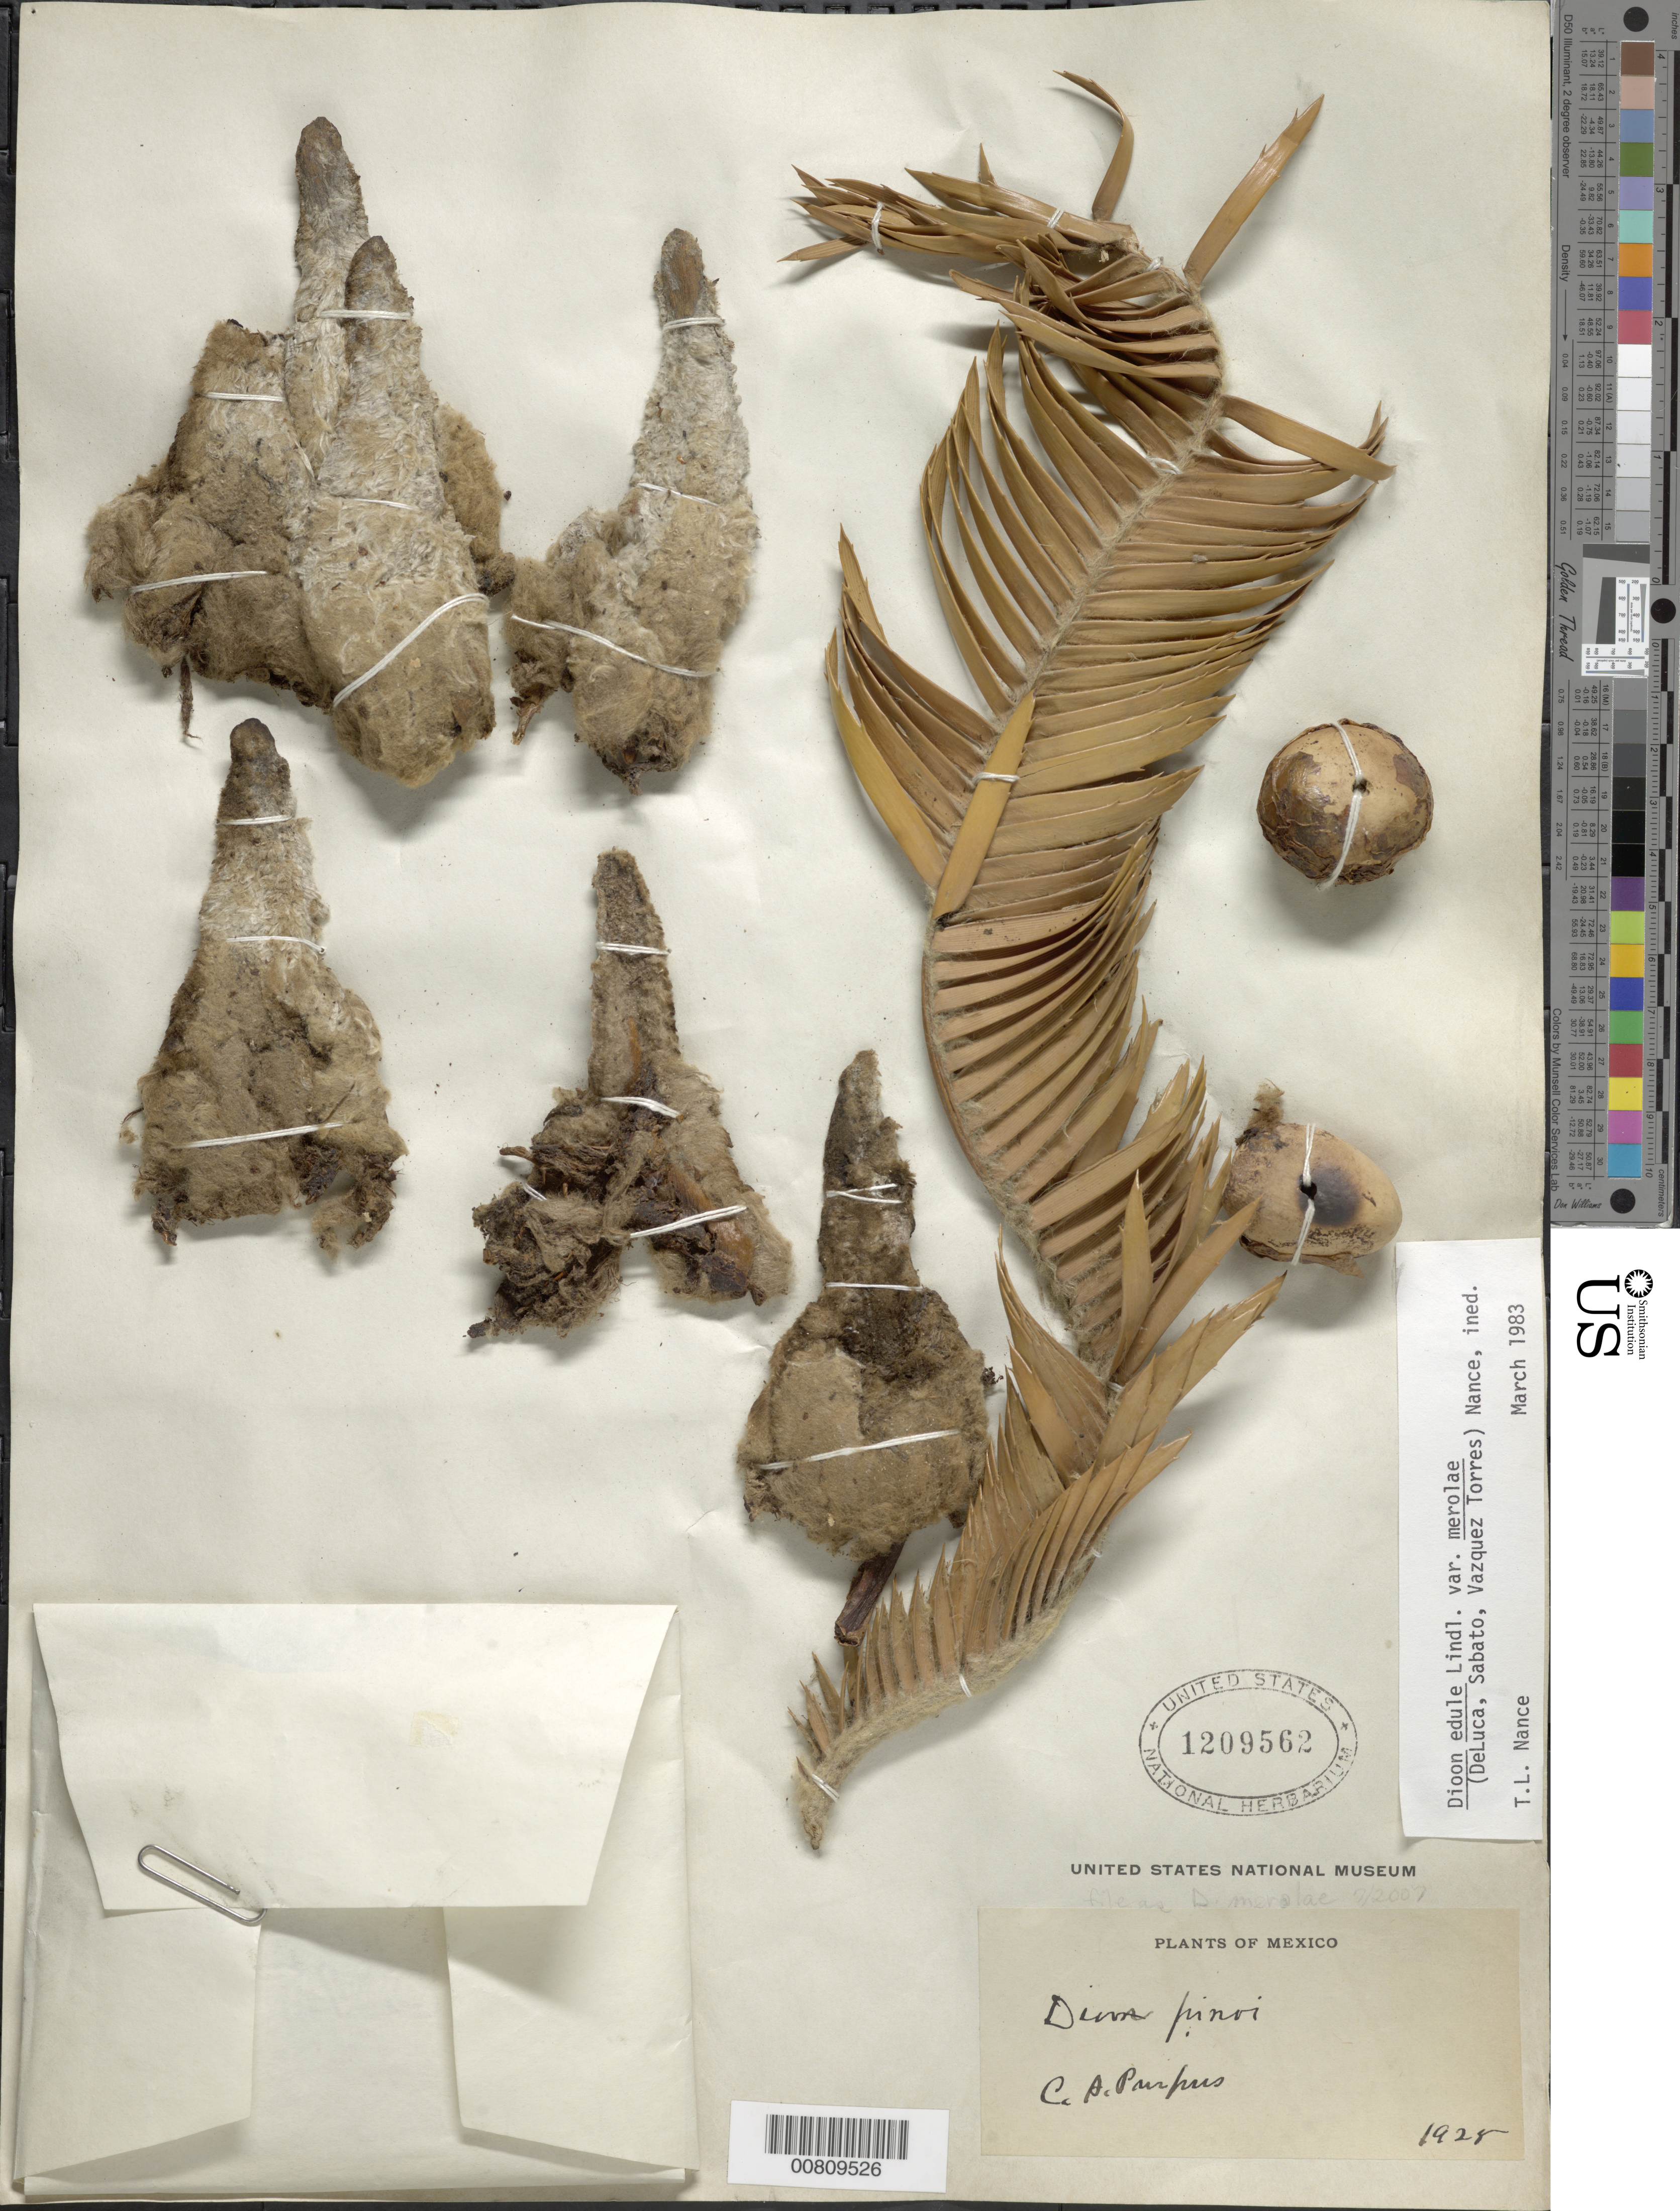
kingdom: Plantae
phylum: Tracheophyta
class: Cycadopsida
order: Cycadales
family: Zamiaceae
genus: Dioon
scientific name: Dioon merolae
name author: De Luca et al.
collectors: C. A. Purpus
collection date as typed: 1925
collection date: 1925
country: Mexico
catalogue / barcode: US 1209562